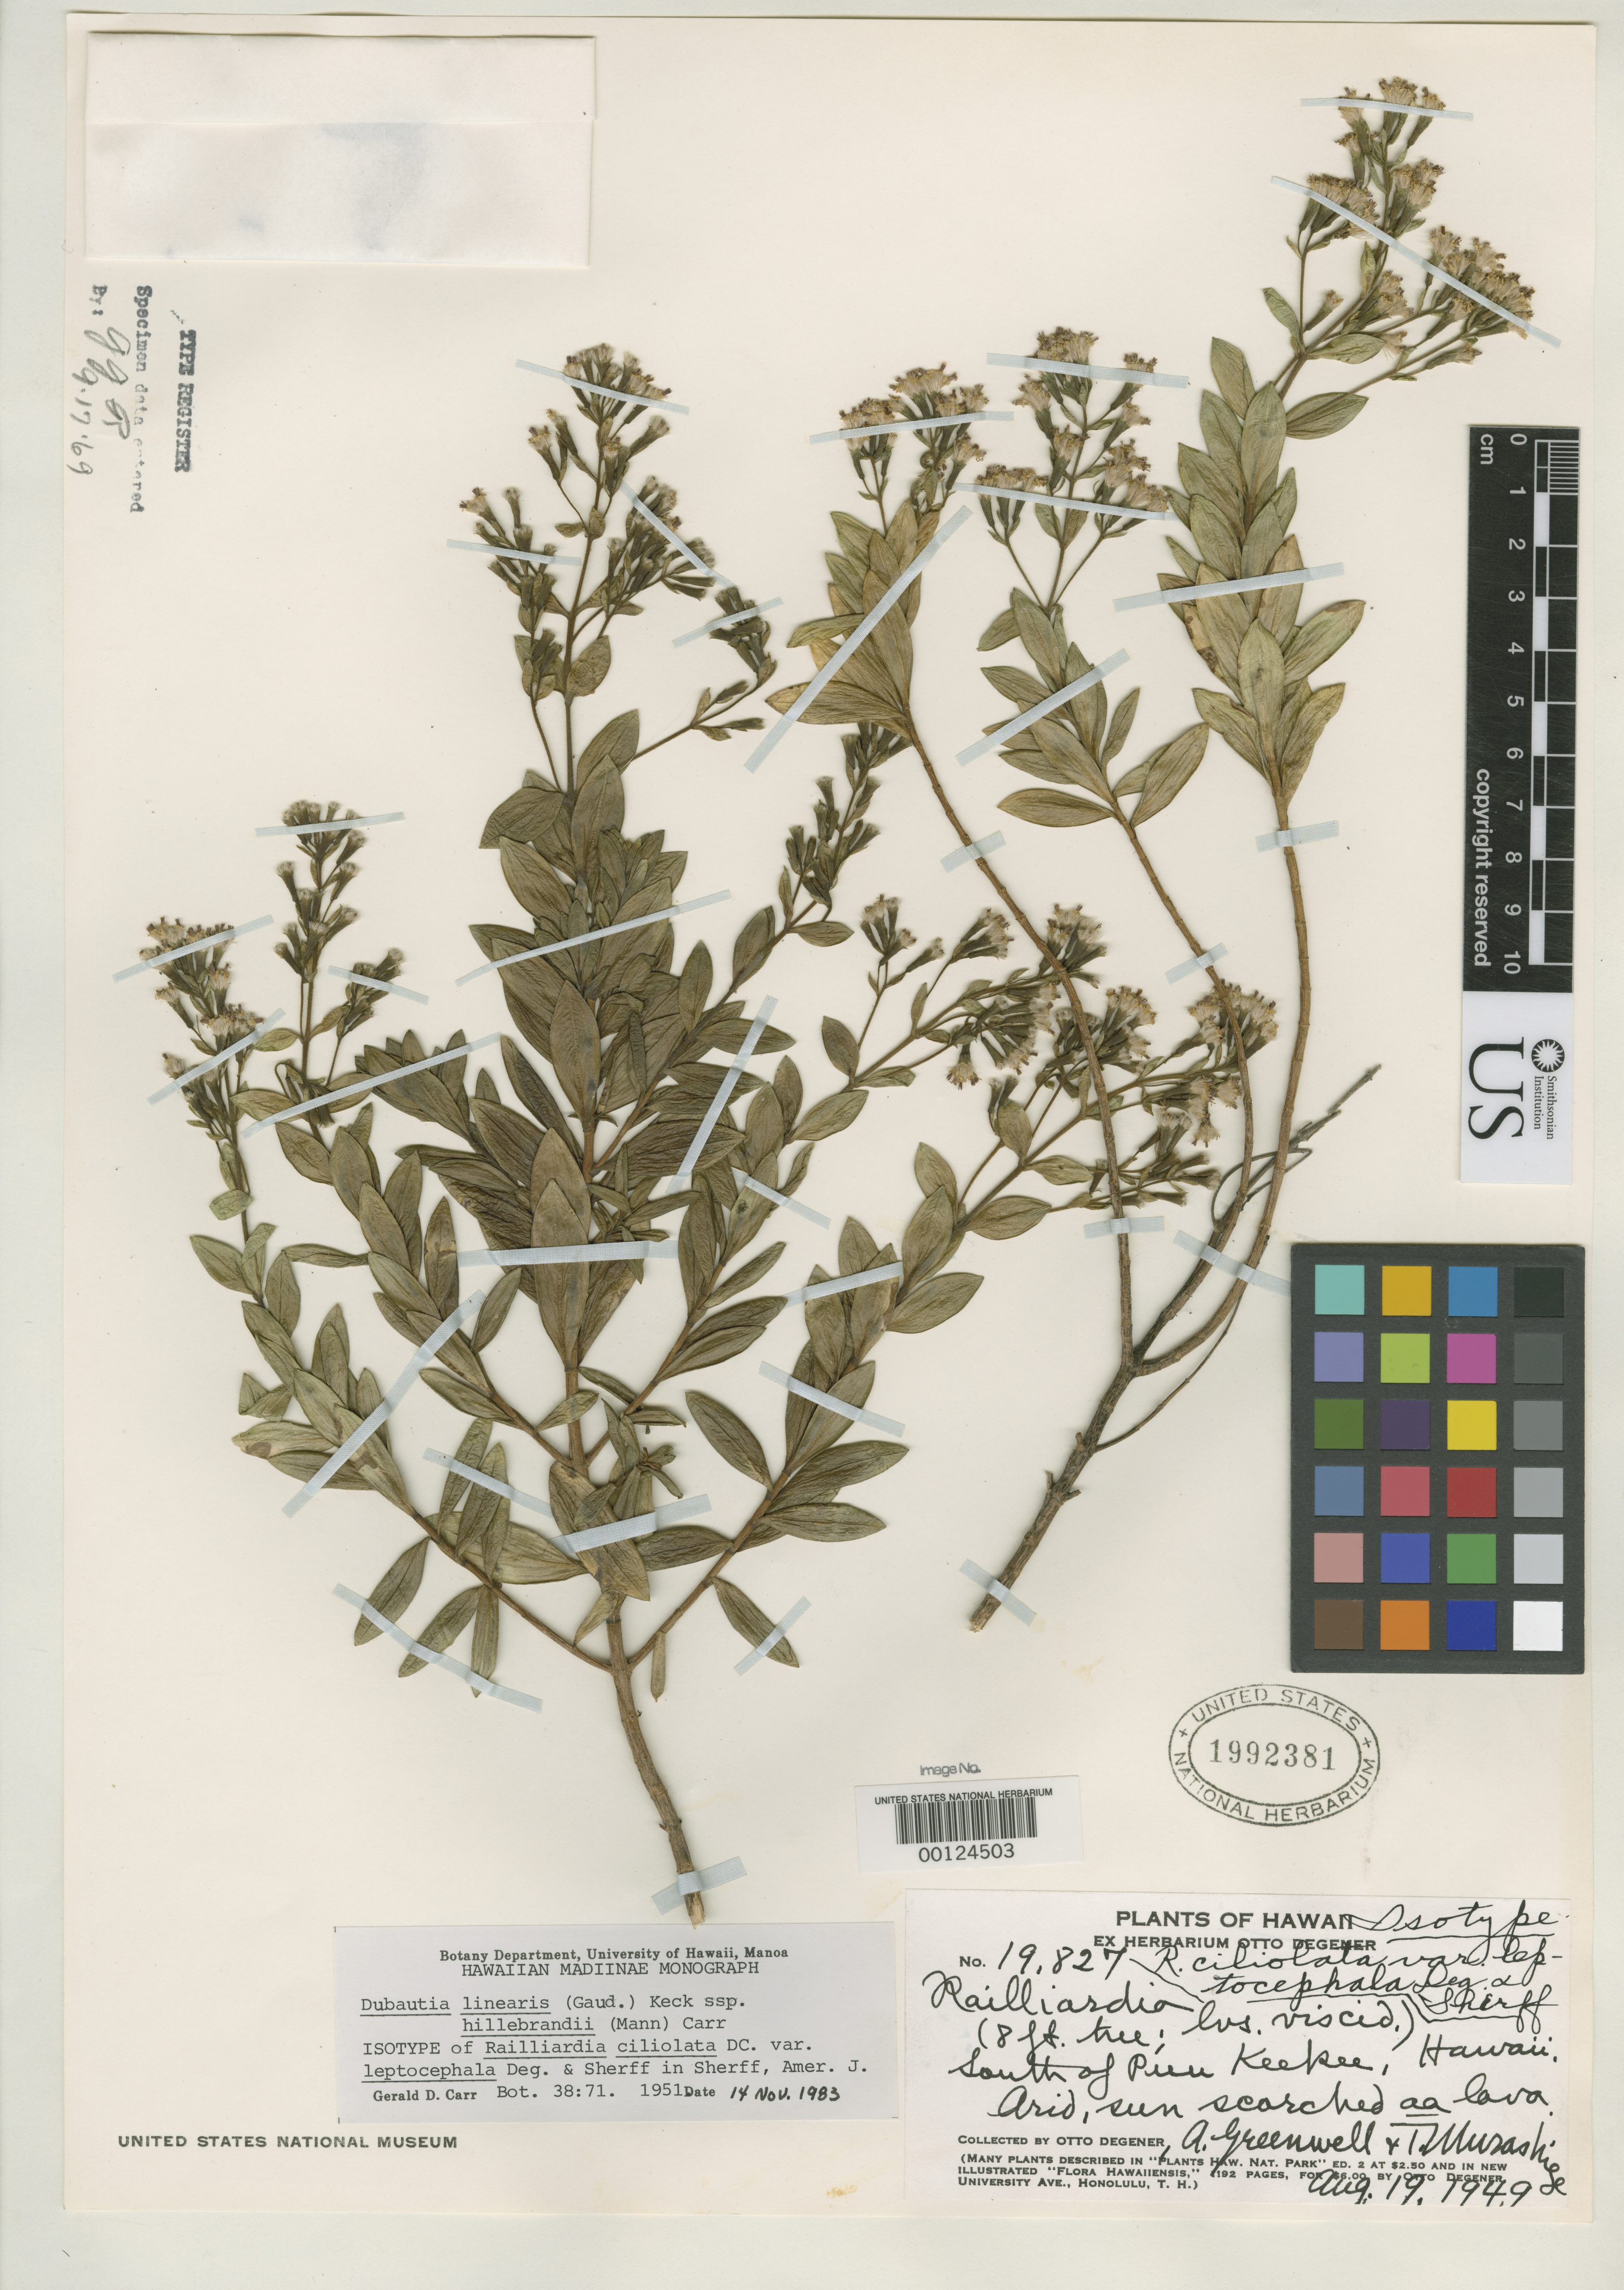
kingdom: Plantae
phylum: Tracheophyta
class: Magnoliopsida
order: Asterales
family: Asteraceae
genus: Railliardia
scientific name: Railliardia ciliolata var. leptocephala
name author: O. Deg. & Sherff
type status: Isotype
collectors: O. Degener, A. B. Greenwell & T. Murashige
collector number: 19827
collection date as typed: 19 Aug 1949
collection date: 1949-08-19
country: United States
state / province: Hawaii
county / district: Hawaii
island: Hawaii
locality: Hawaii, south of Puu Keekee.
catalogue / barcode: US 1992381